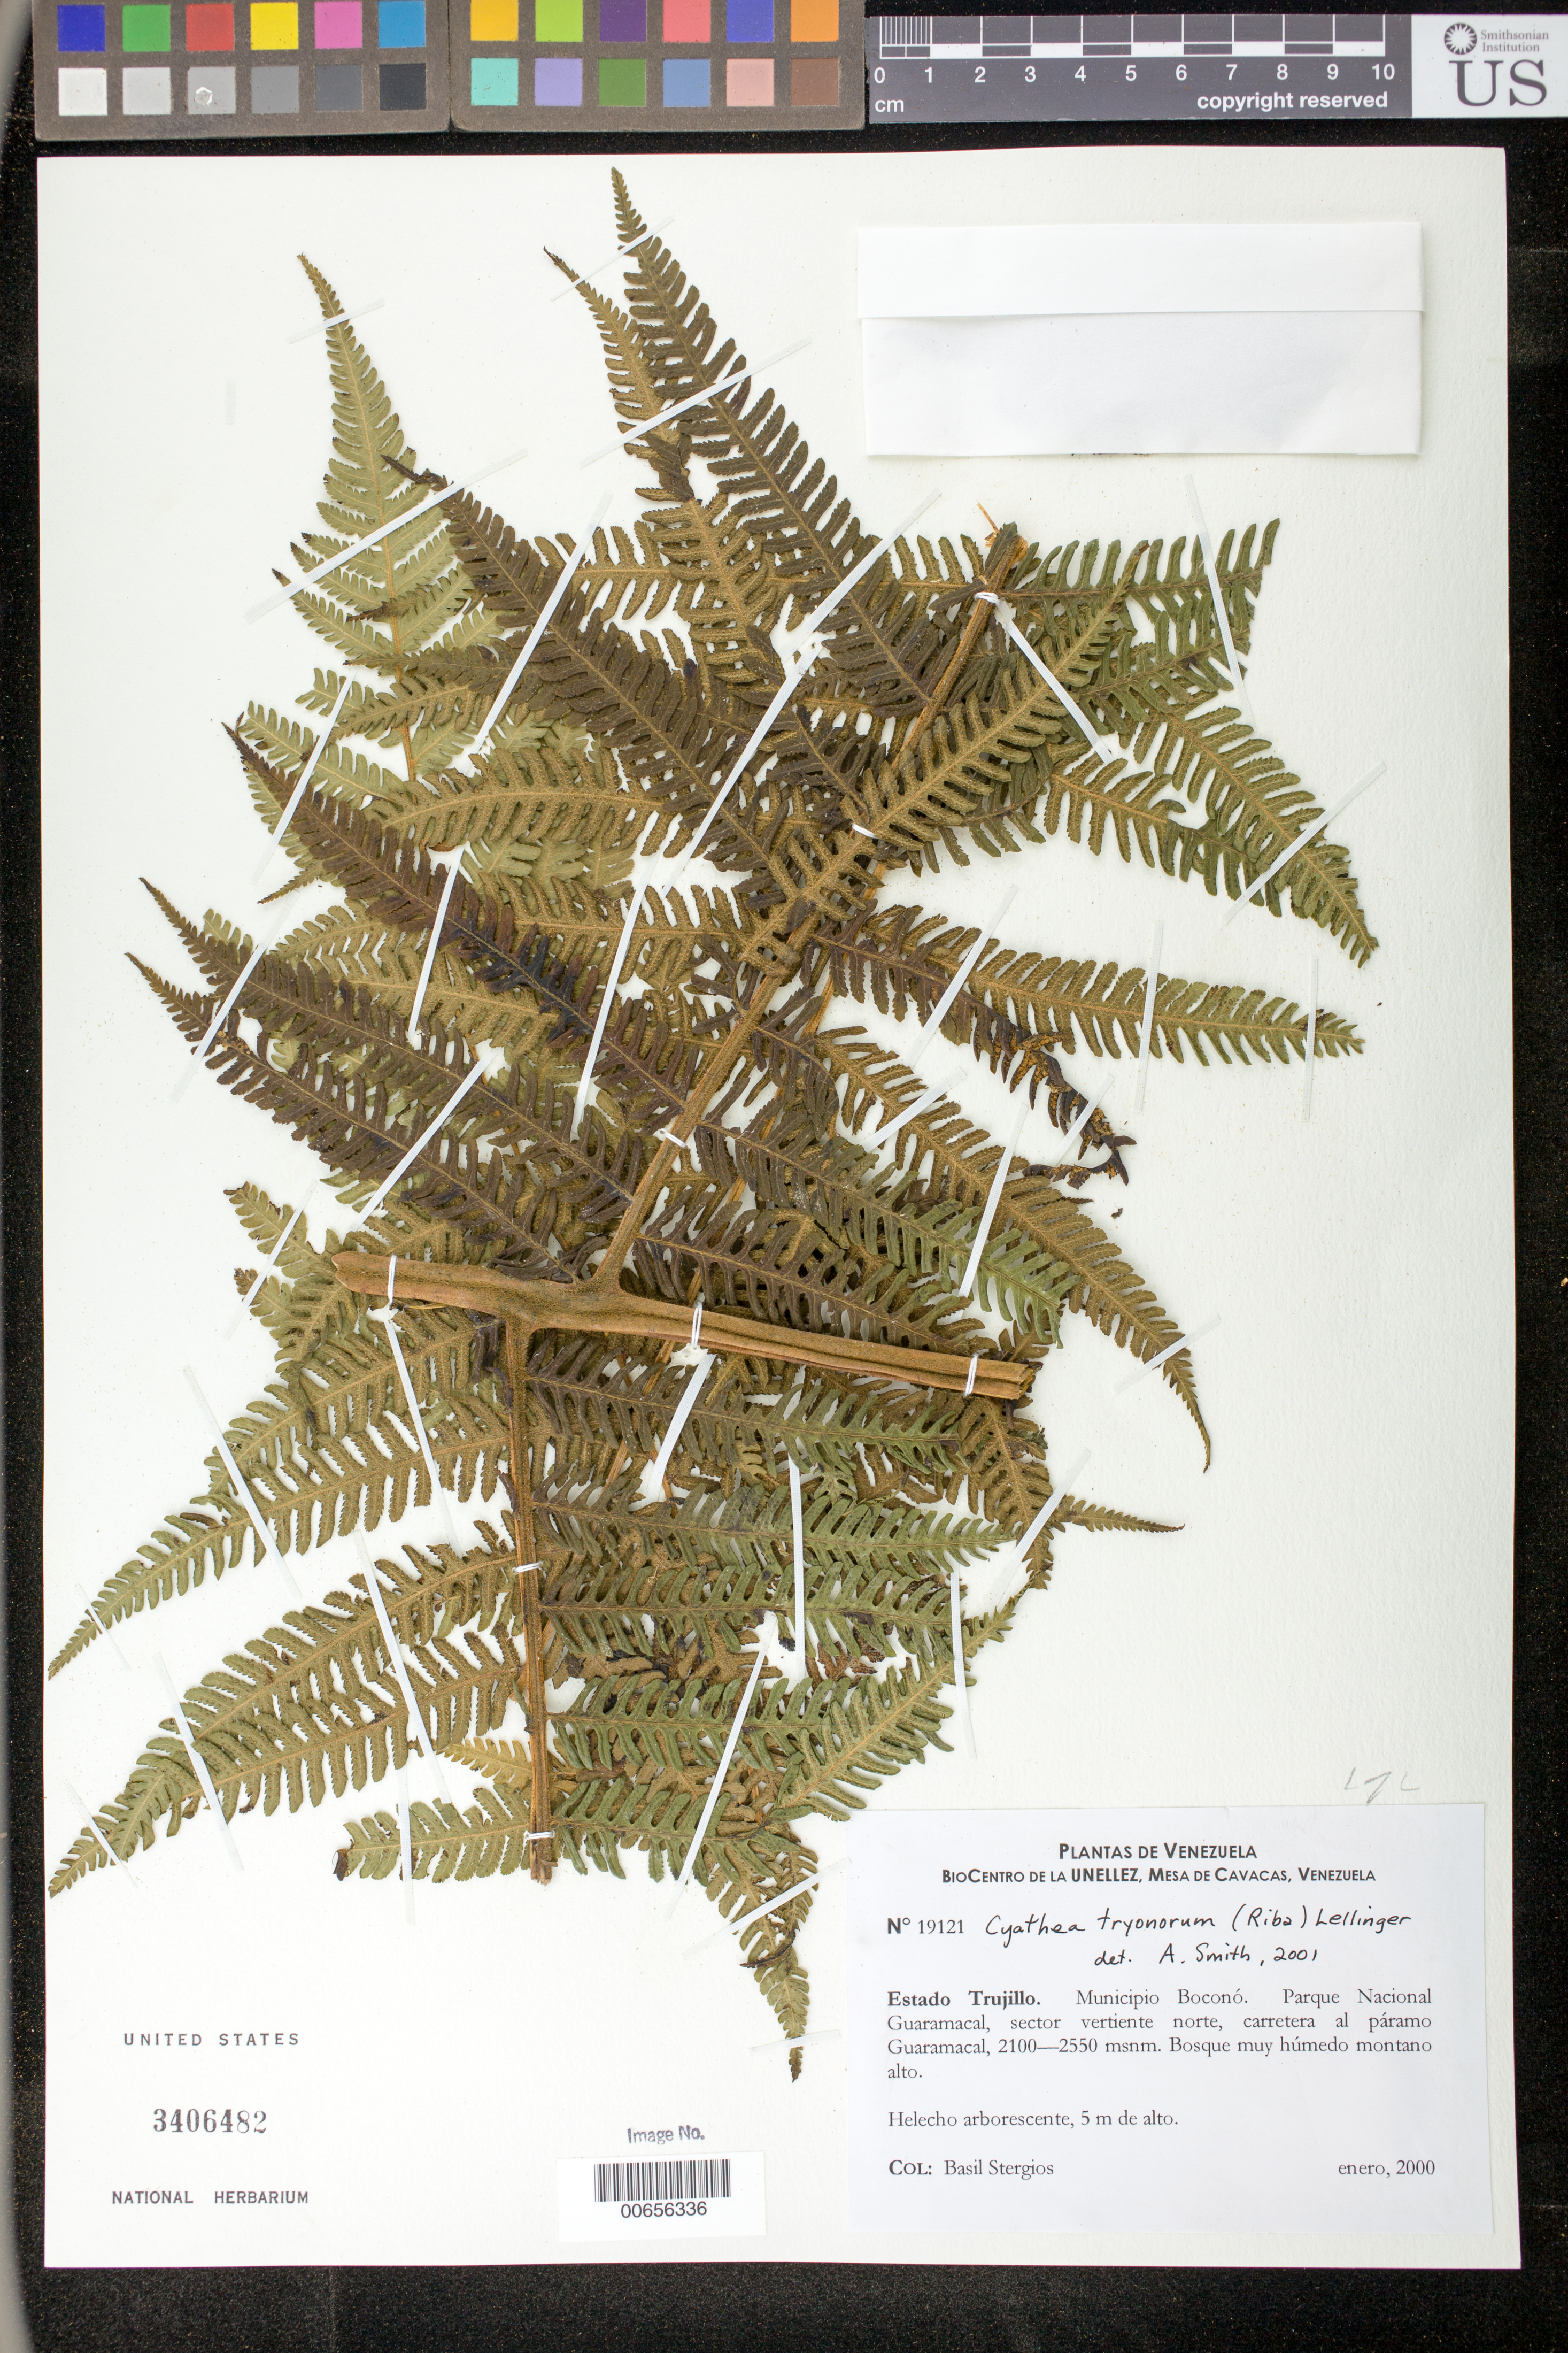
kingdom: Plantae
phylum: Tracheophyta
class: Polypodiopsida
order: Cyatheales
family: Cyatheaceae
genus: Cyathea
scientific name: Cyathea tryonorum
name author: (Riba) Lellinger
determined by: Smith, Alan R., (UC)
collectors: B. G. Stergios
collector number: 19121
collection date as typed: Jan 2000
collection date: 2000-01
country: Venezuela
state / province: Trujillo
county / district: Boconó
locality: Parque Nacional Guaramacal, vertiente N, carretera al páramo Guaramacal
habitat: Bosque muy húmedo montano alto.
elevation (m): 2100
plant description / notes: NY, PORT, US, VEN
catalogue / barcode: US 3406482